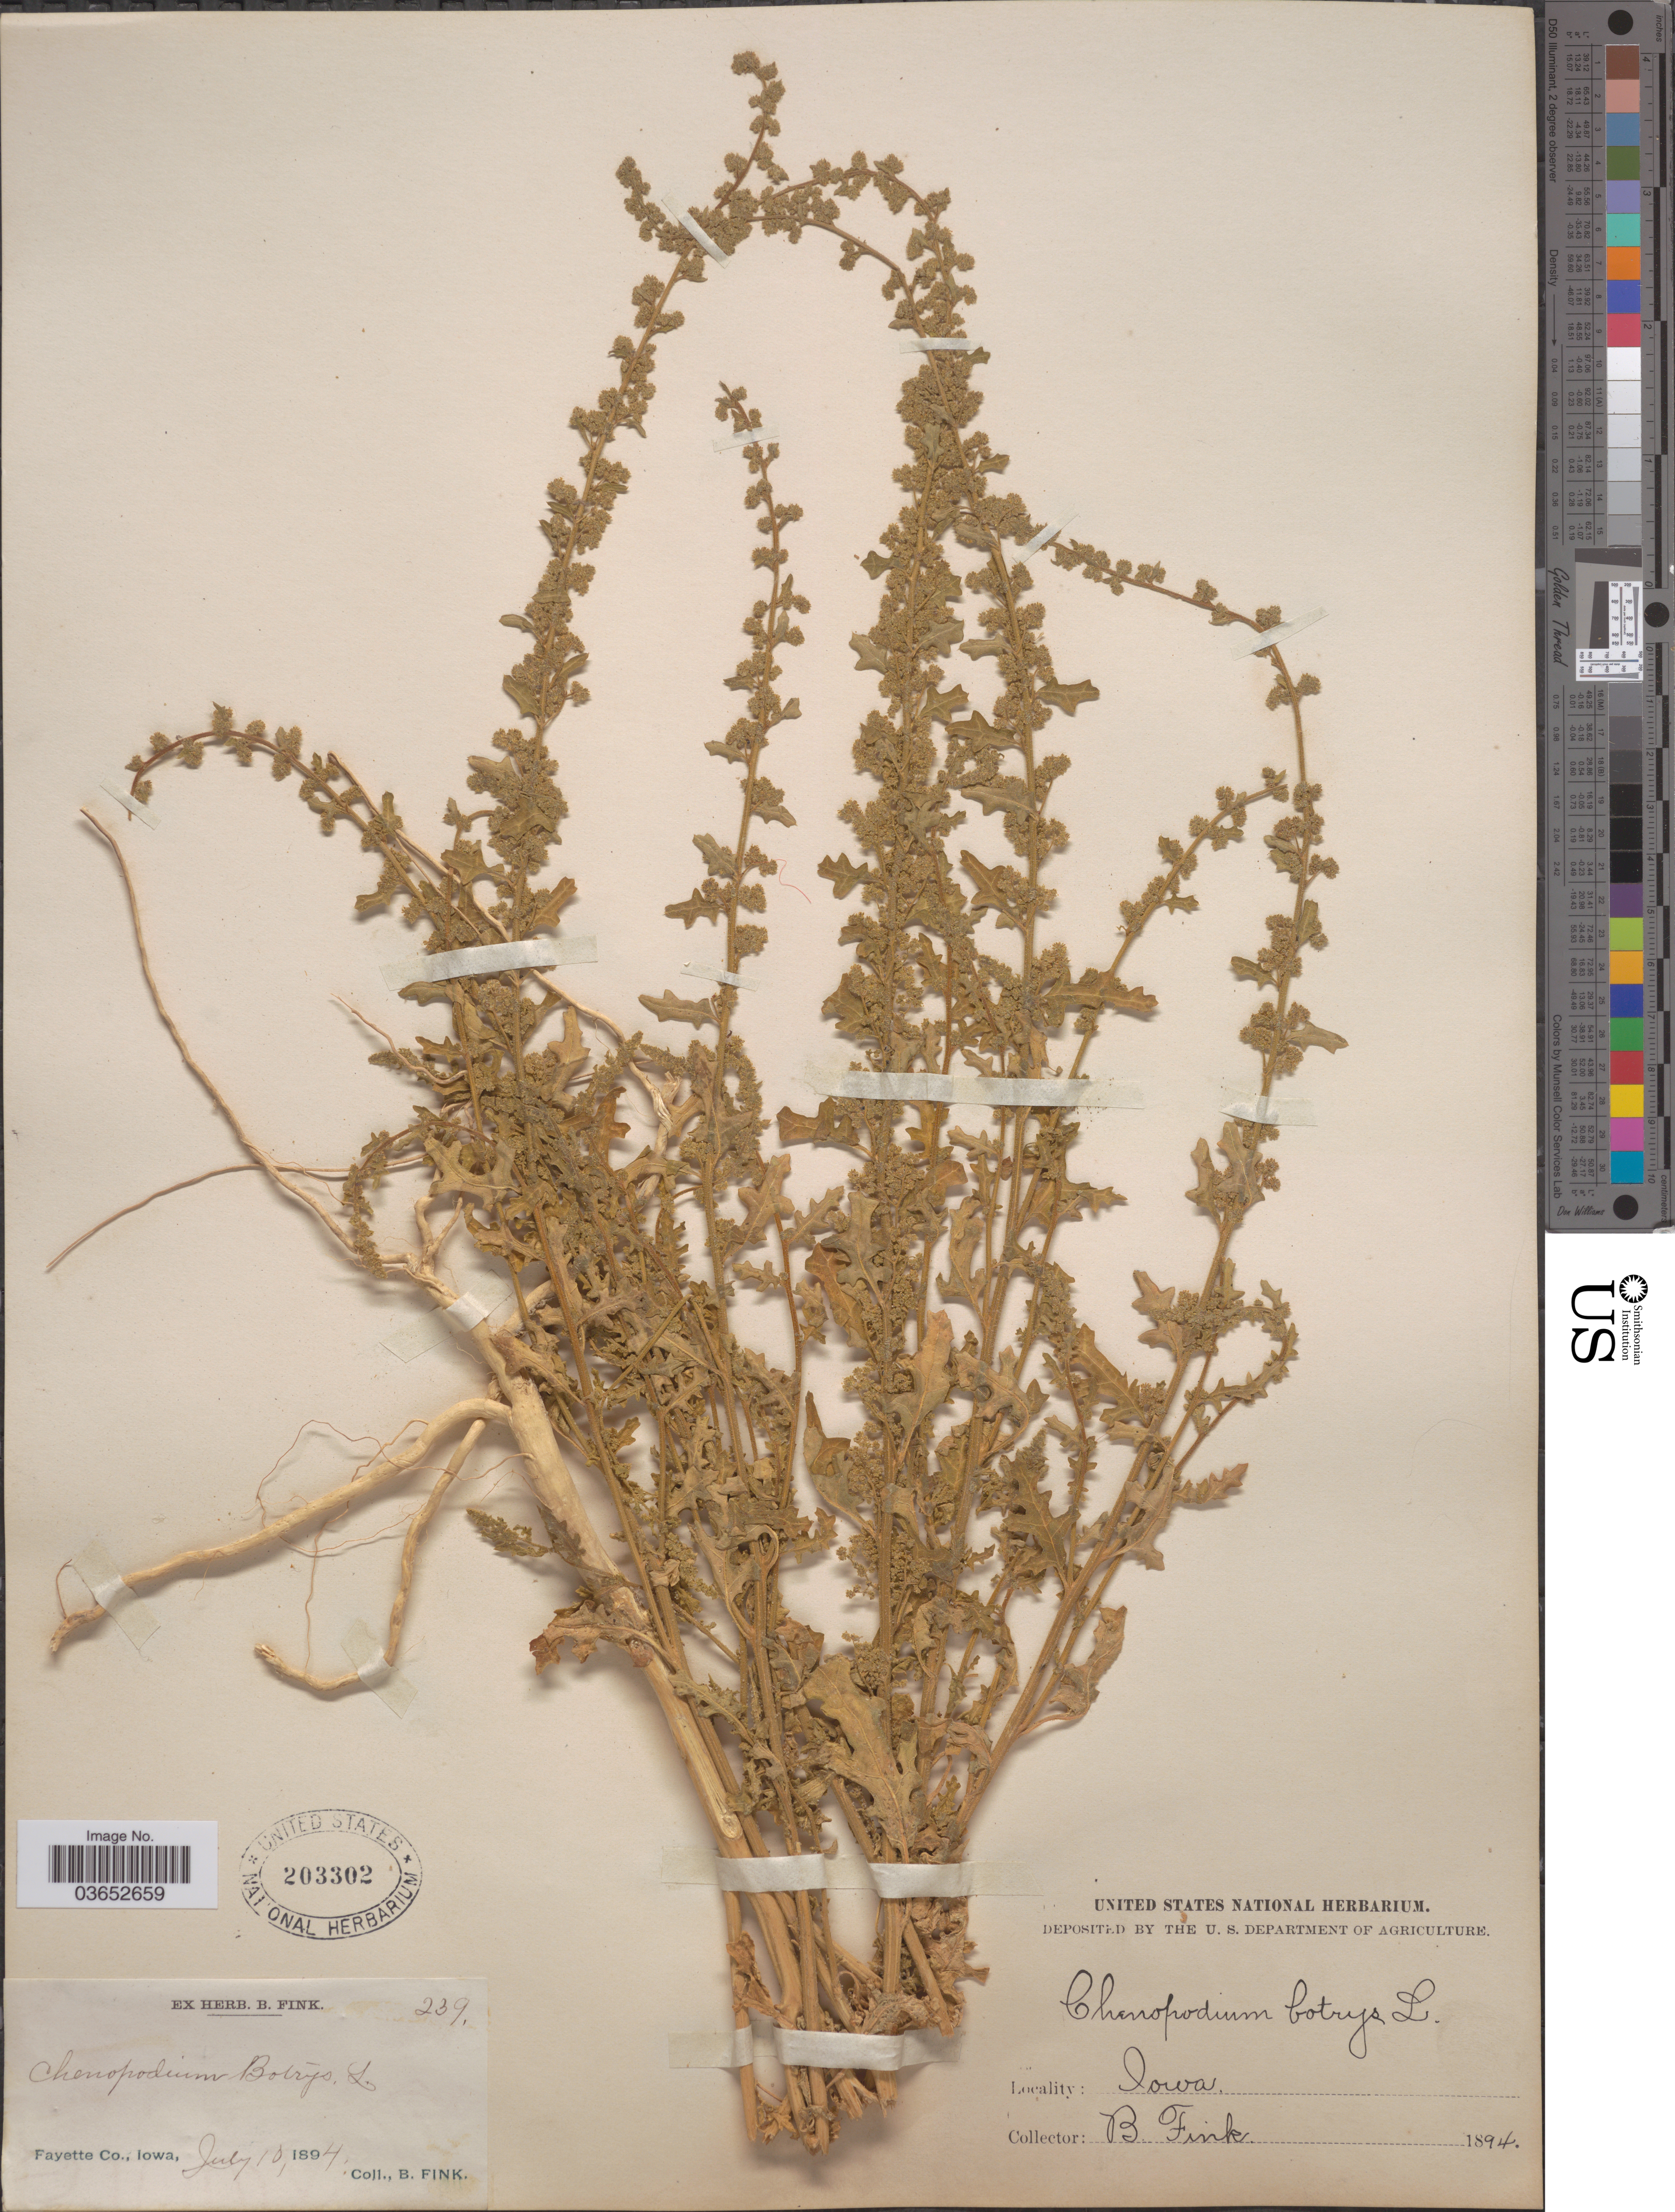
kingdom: Plantae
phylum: Tracheophyta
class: Magnoliopsida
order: Caryophyllales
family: Amaranthaceae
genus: Chenopodium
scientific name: Chenopodium botrys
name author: L.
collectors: B. Fink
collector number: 239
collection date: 1894-07-10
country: United States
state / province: Iowa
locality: Fayette Co.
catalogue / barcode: US 203302